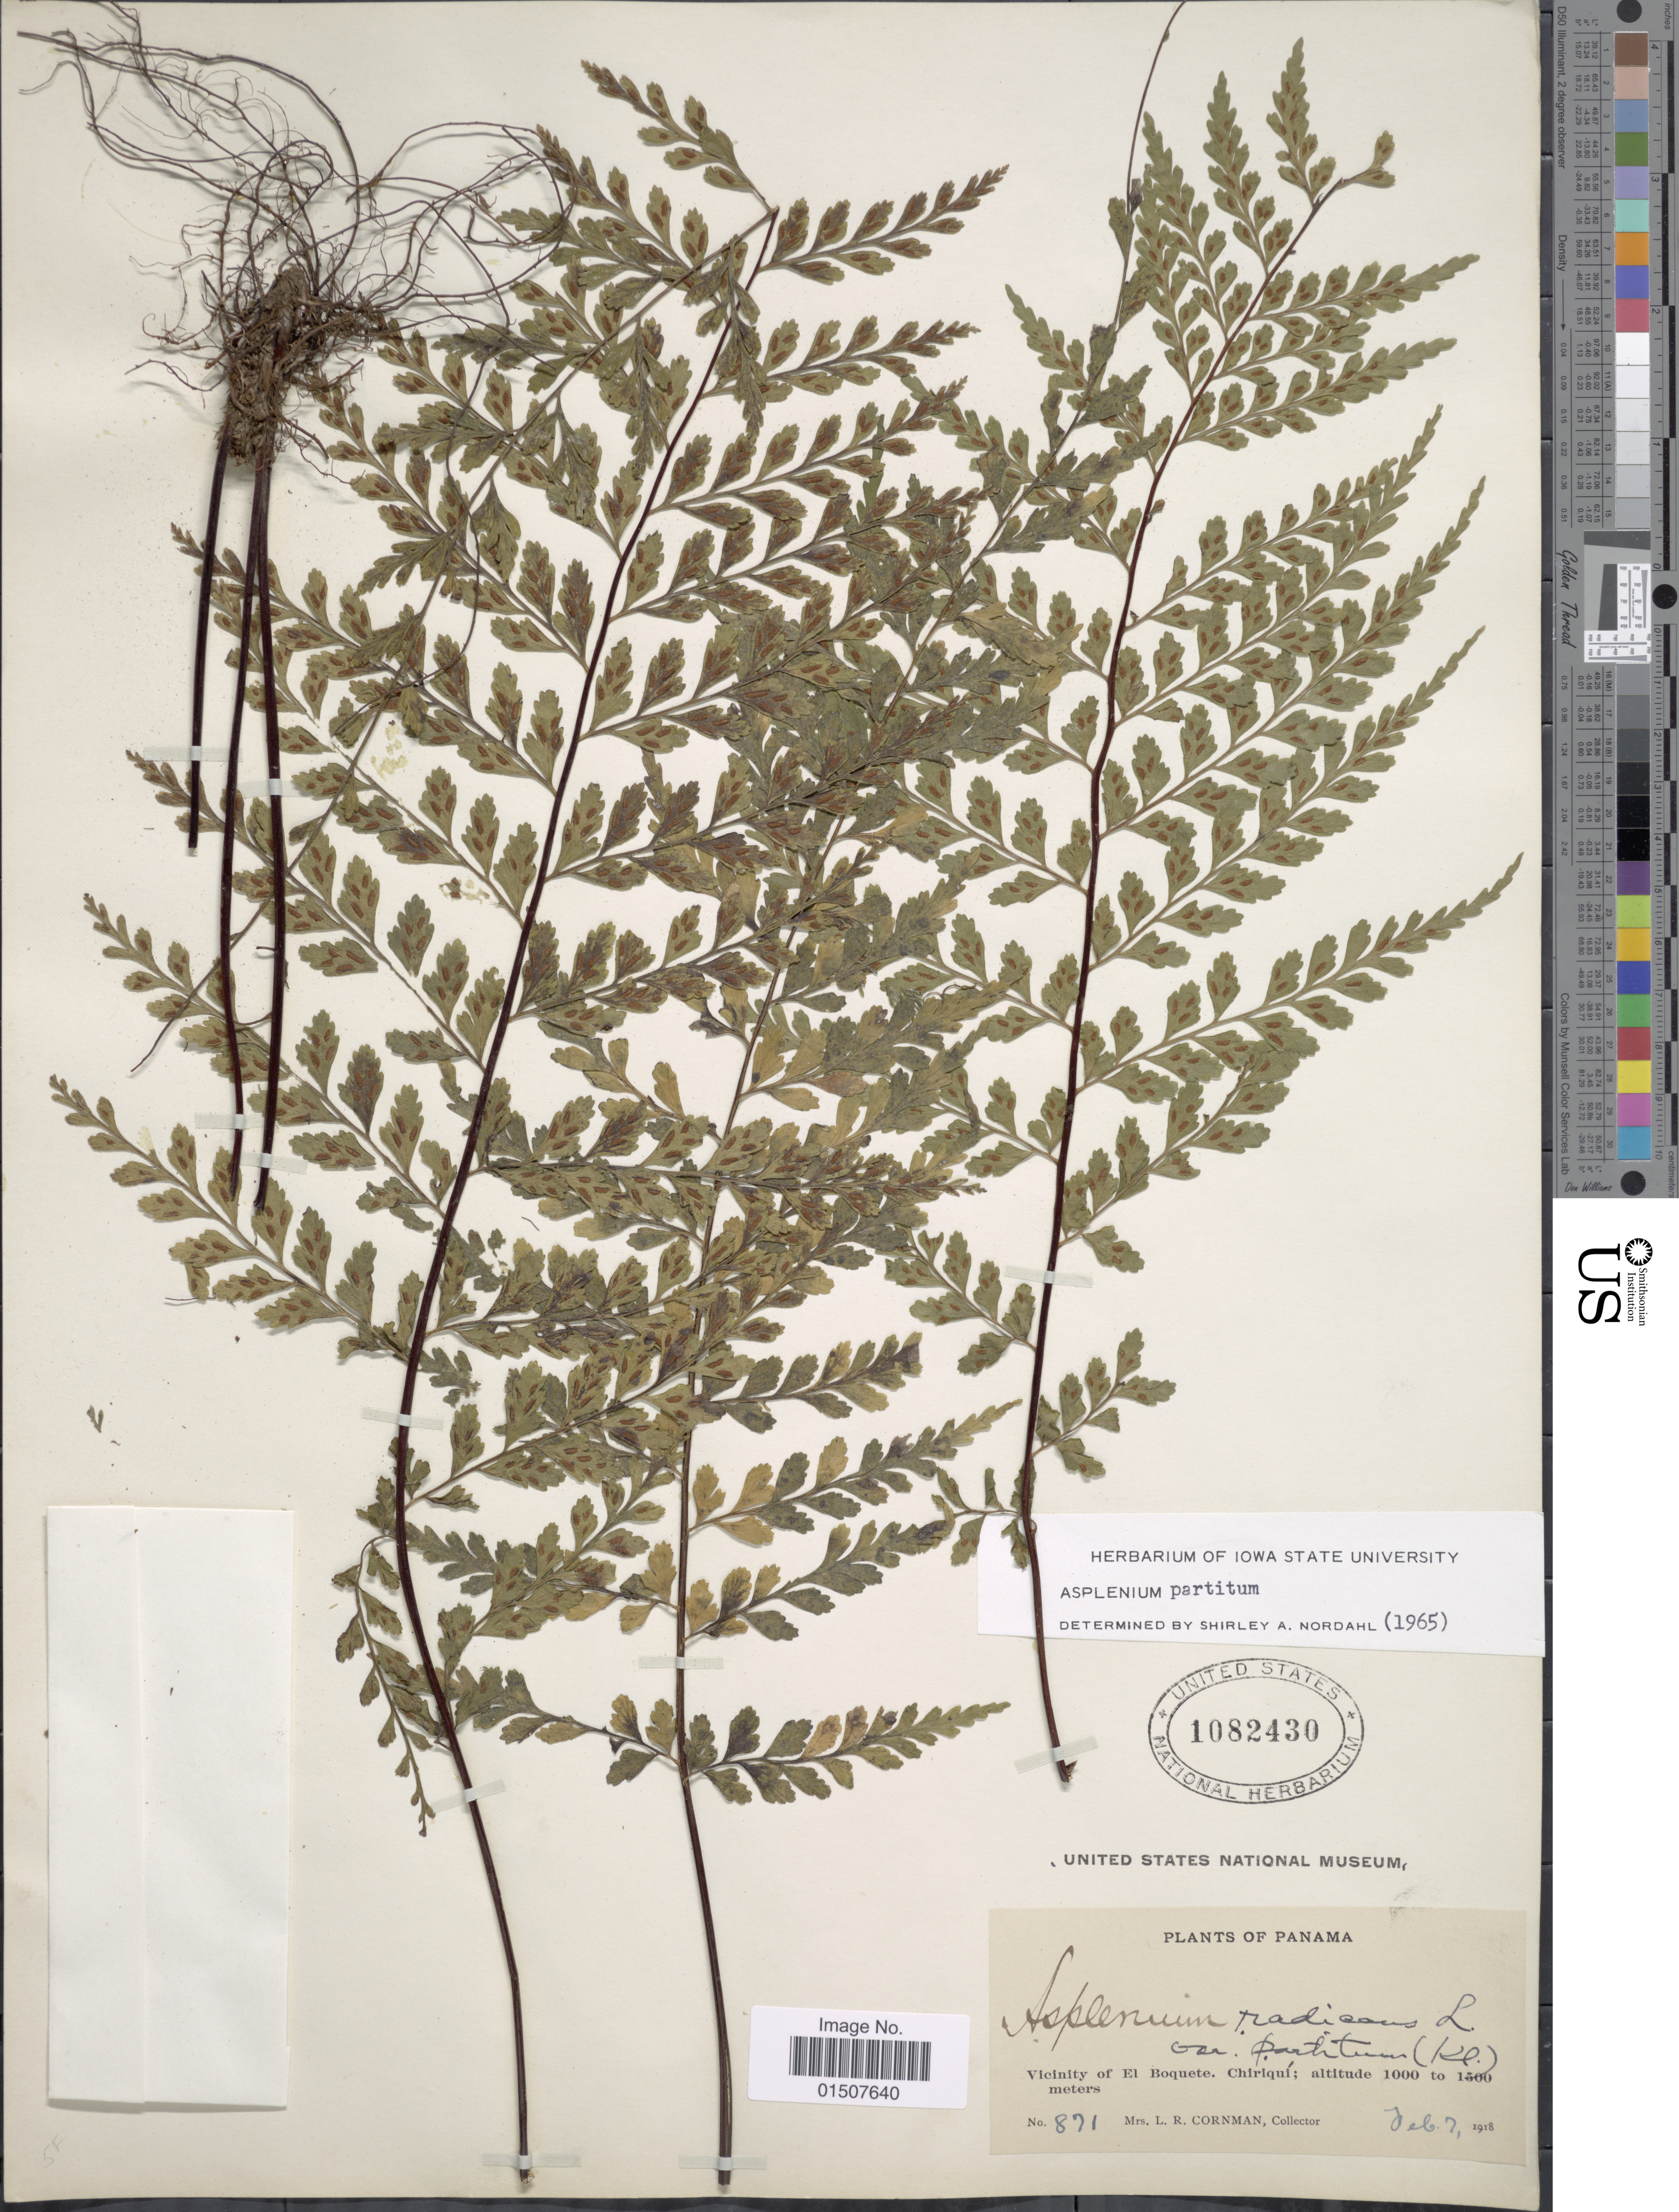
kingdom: Plantae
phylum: Tracheophyta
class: Polypodiopsida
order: Polypodiales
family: Aspleniaceae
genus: Asplenium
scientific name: Asplenium radicans var. partitum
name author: (Klotzsch) Hieron.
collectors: L. Cornman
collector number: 871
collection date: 1918-02-07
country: Panama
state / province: Chiriqui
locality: Vicinity of El Boquete. Chiriqui.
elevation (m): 1000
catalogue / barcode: US 1082430